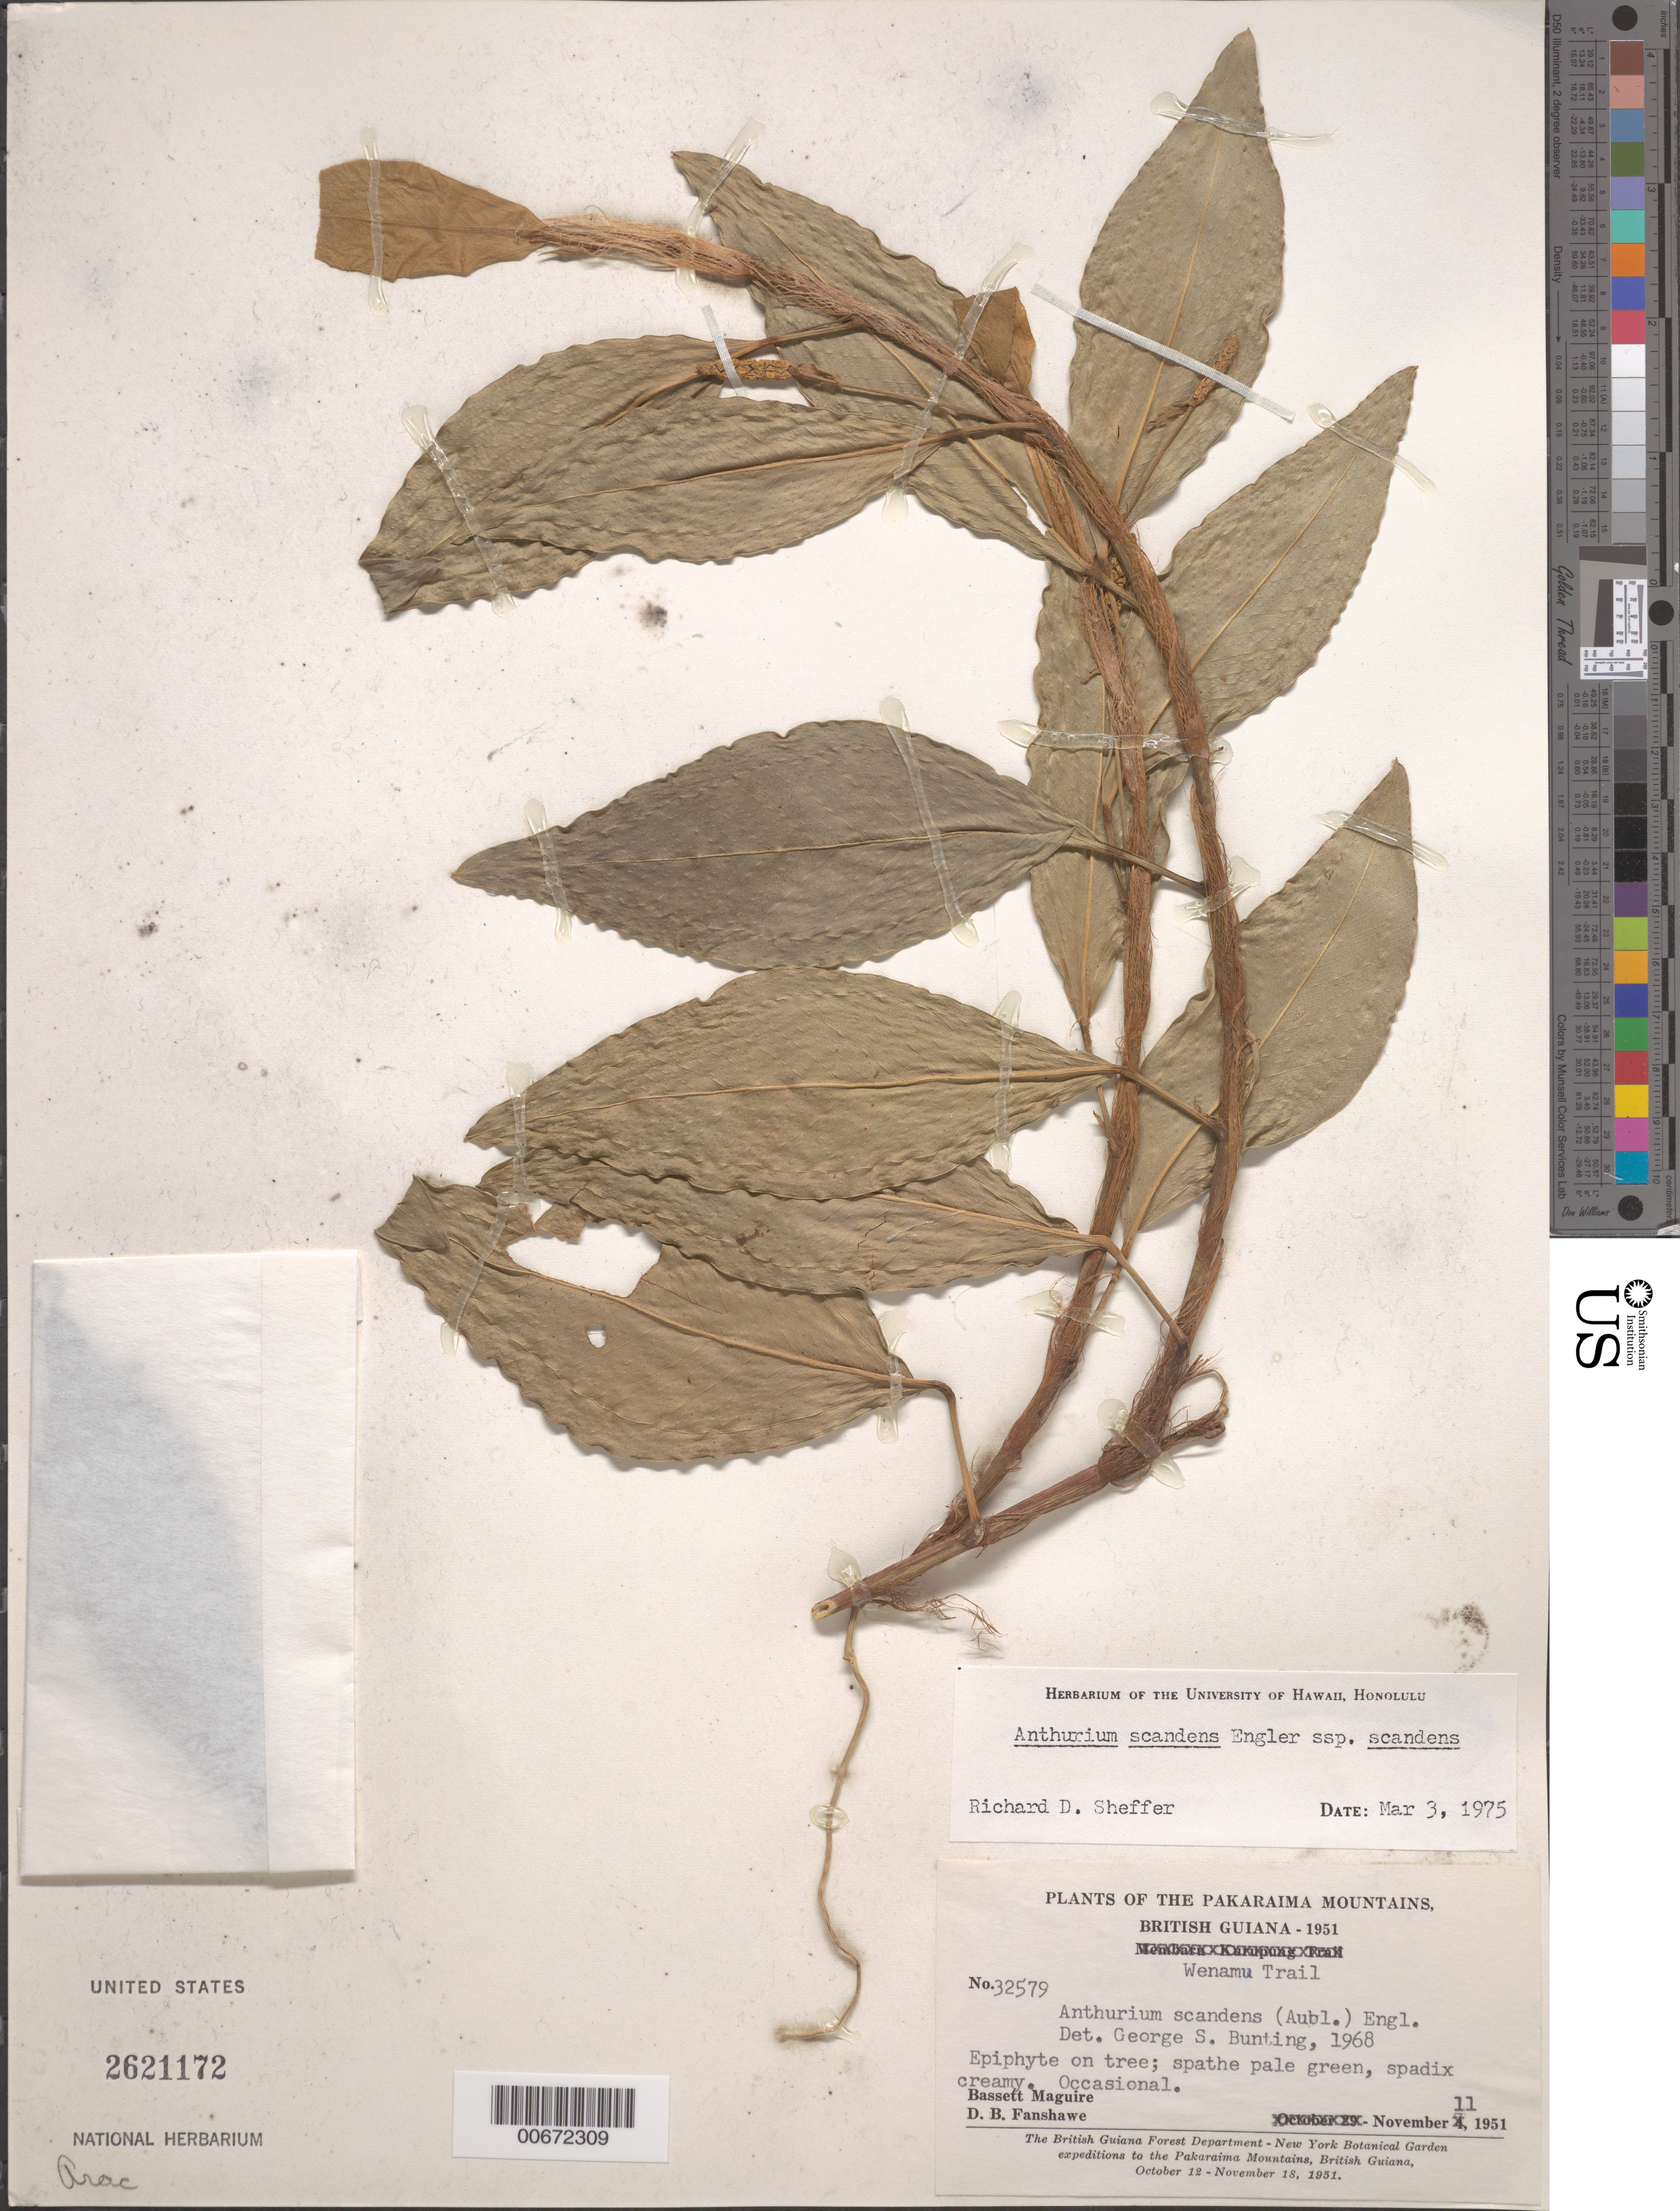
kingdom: Plantae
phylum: Tracheophyta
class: Liliopsida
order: Alismatales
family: Araceae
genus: Anthurium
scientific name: Anthurium scandens subsp. scandens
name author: (Aubl.) Engl.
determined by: Sheffer, R. D.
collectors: B. Maguire & D. B. Fanshawe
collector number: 32579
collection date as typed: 11-Nov-51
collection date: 1951-11-11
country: Guyana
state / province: Cuyuni-Mazaruni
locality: Samwarakna Creek, Kamarang River - Wenamu Trail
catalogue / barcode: US 2621172